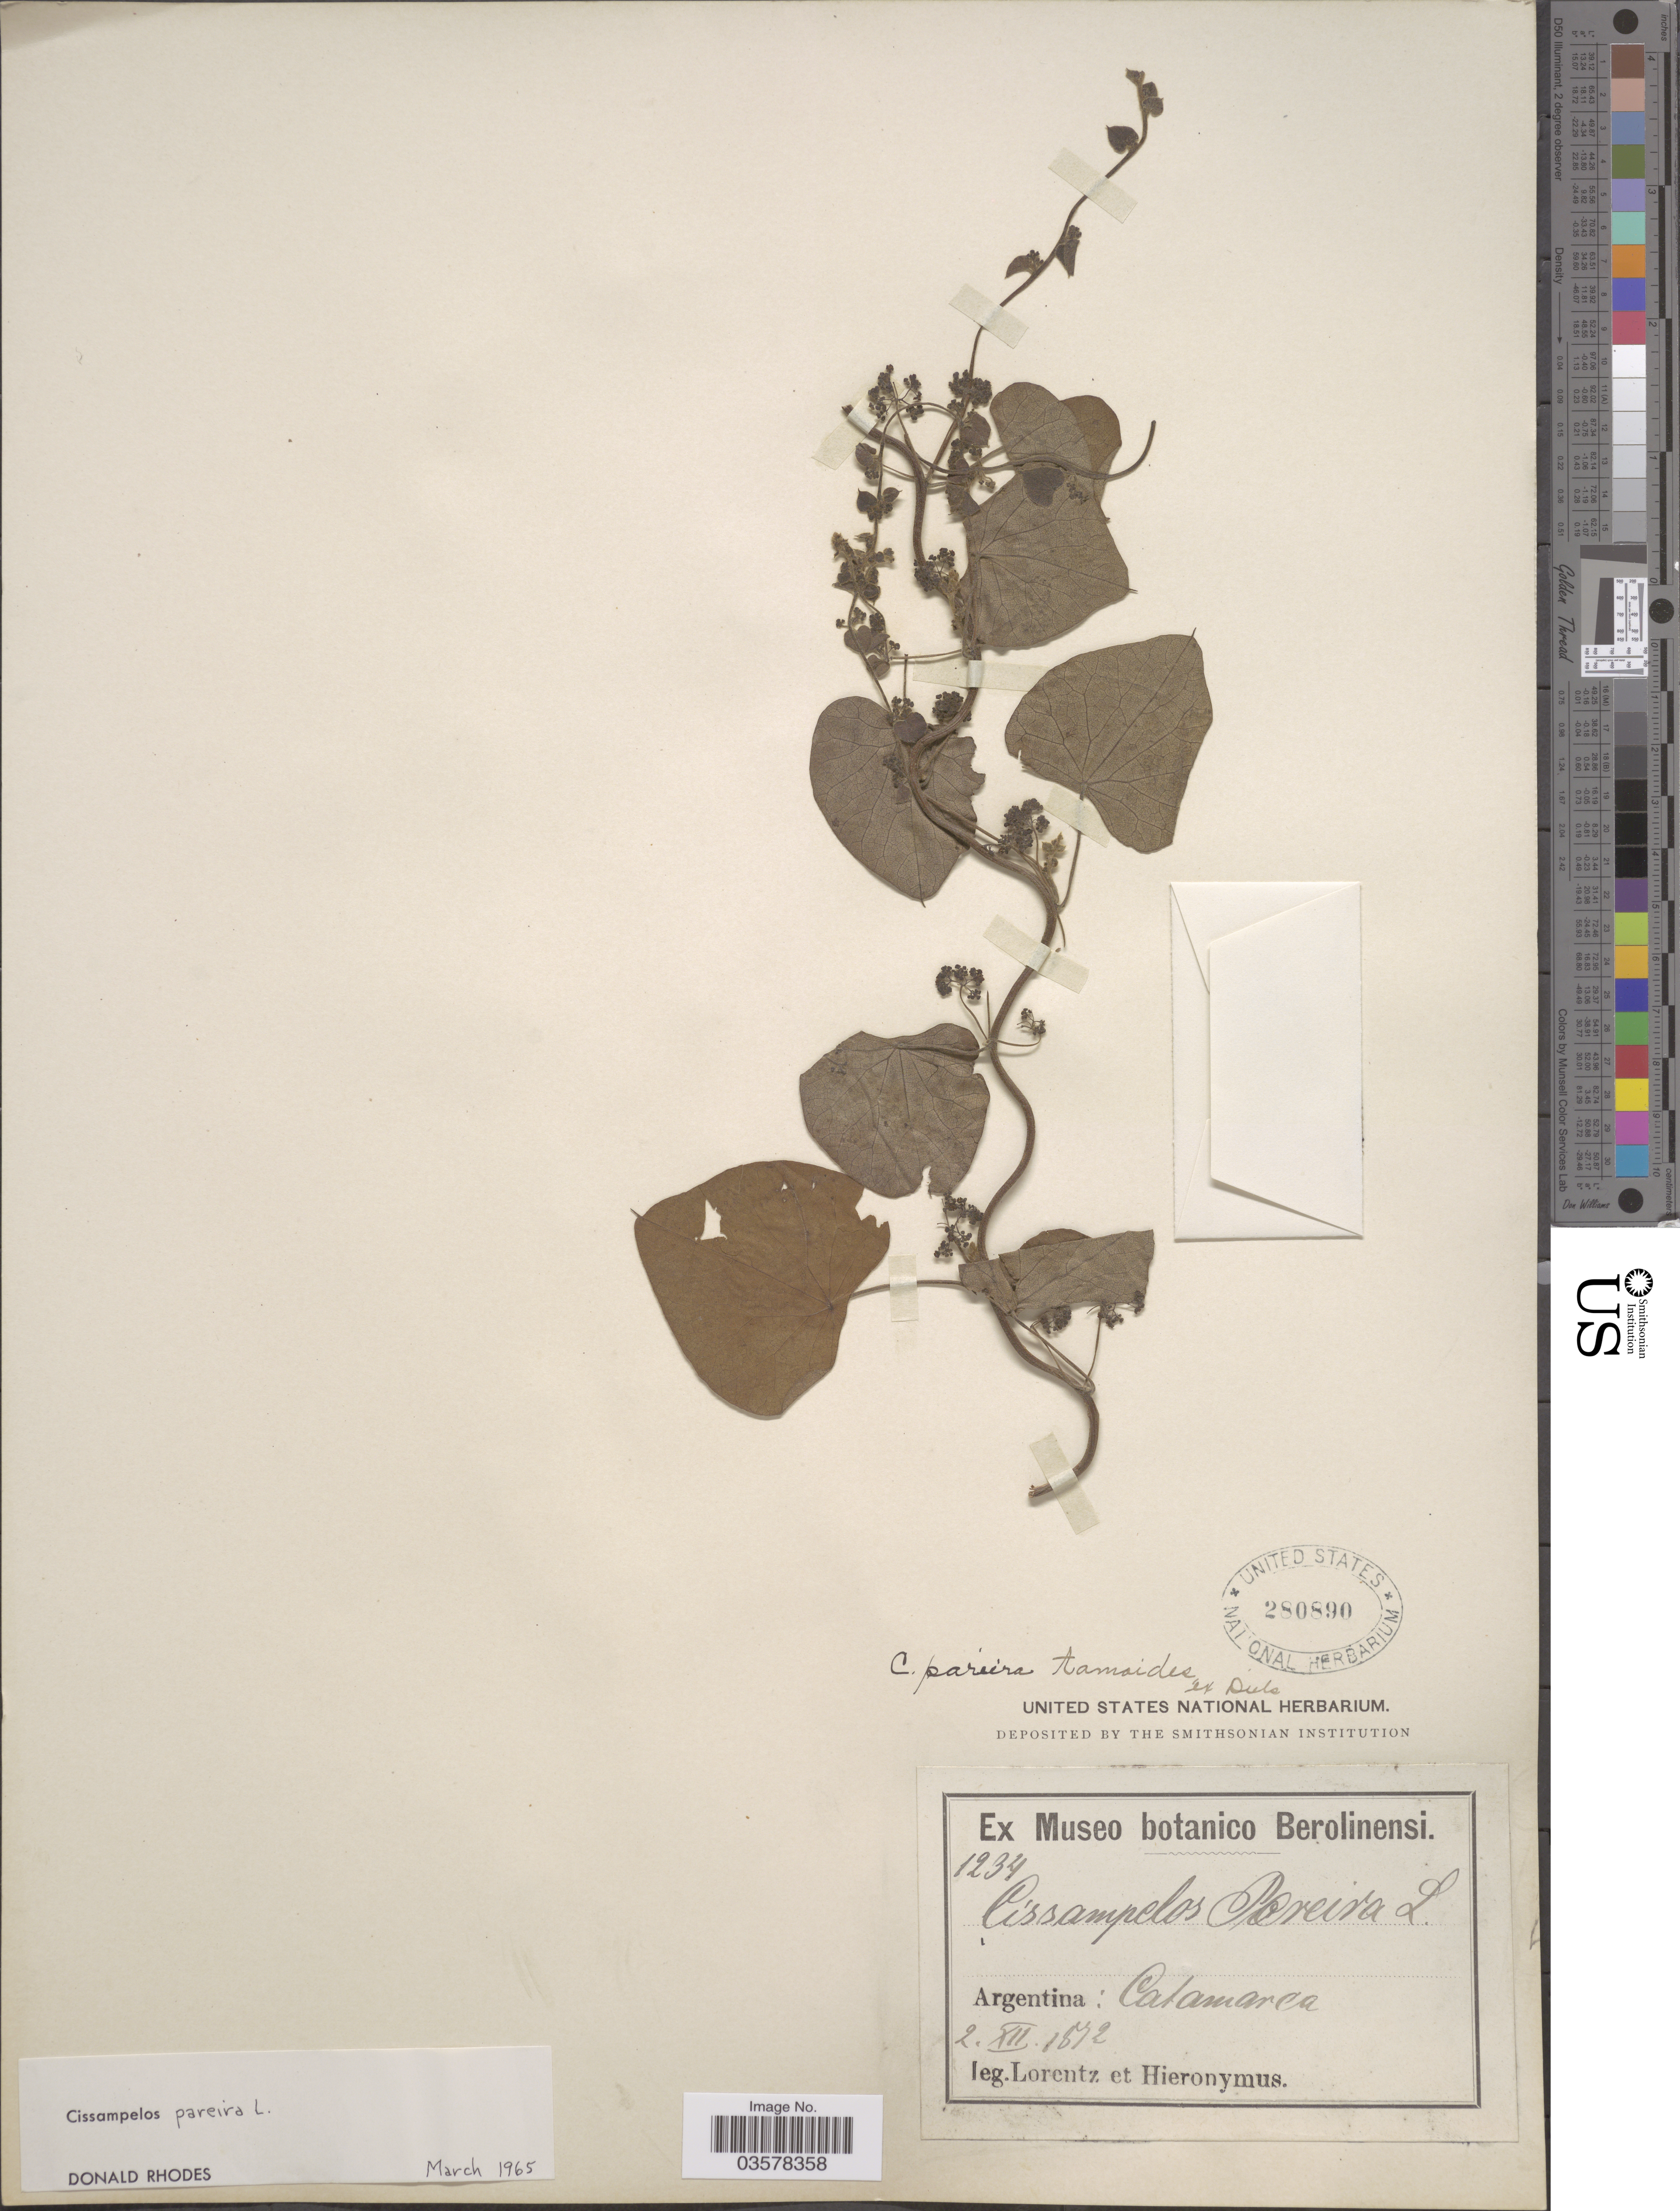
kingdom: Plantae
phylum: Tracheophyta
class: Magnoliopsida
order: Ranunculales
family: Menispermaceae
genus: Cissampelos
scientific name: Cissampelos pareira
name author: L.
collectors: -. Lorentz & -. Hieronymus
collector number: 1234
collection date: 1872-12-02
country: Argentina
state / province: Catamarca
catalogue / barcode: US 280890